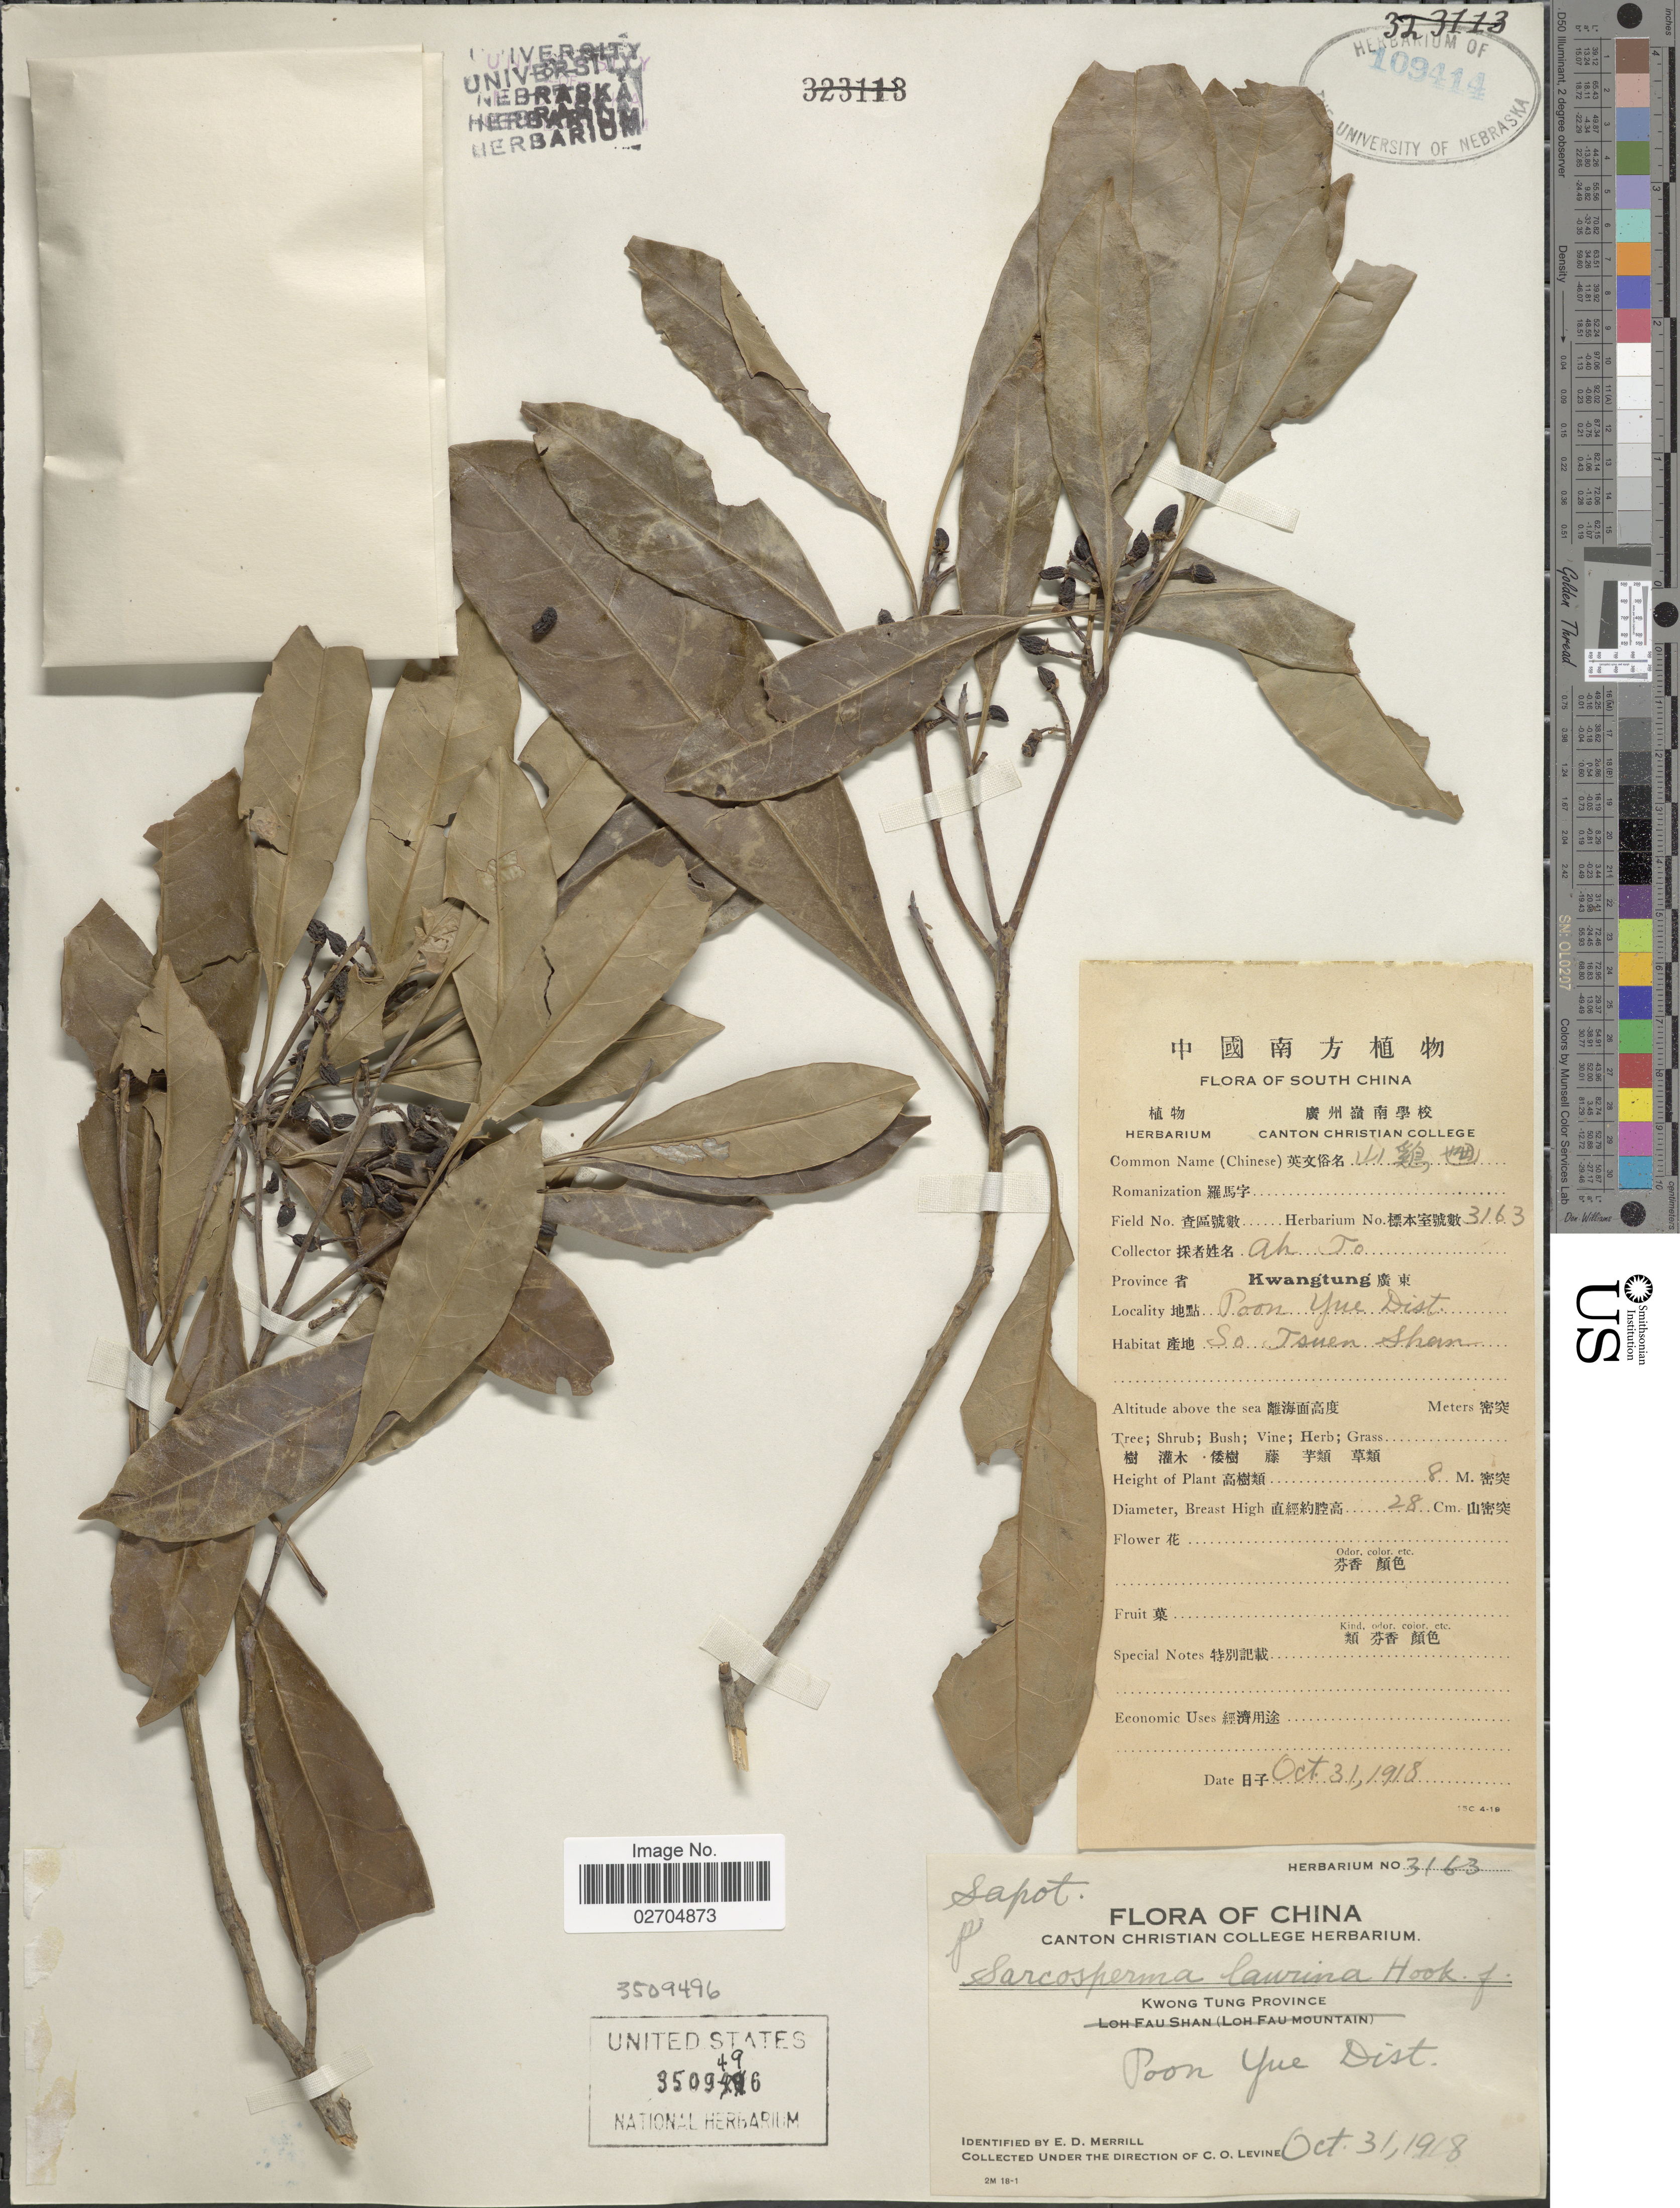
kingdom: Plantae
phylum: Tracheophyta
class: Magnoliopsida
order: Ericales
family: Sapotaceae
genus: Sarcosperma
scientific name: Sarcosperma laurinum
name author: (Benth.) Hook. f.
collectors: A. To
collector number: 3163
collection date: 1918-10-31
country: China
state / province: Guangdong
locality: South China. Province Kwangtung. Poon Yue Dist. So Tsuen Shan.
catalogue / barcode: US 3509496